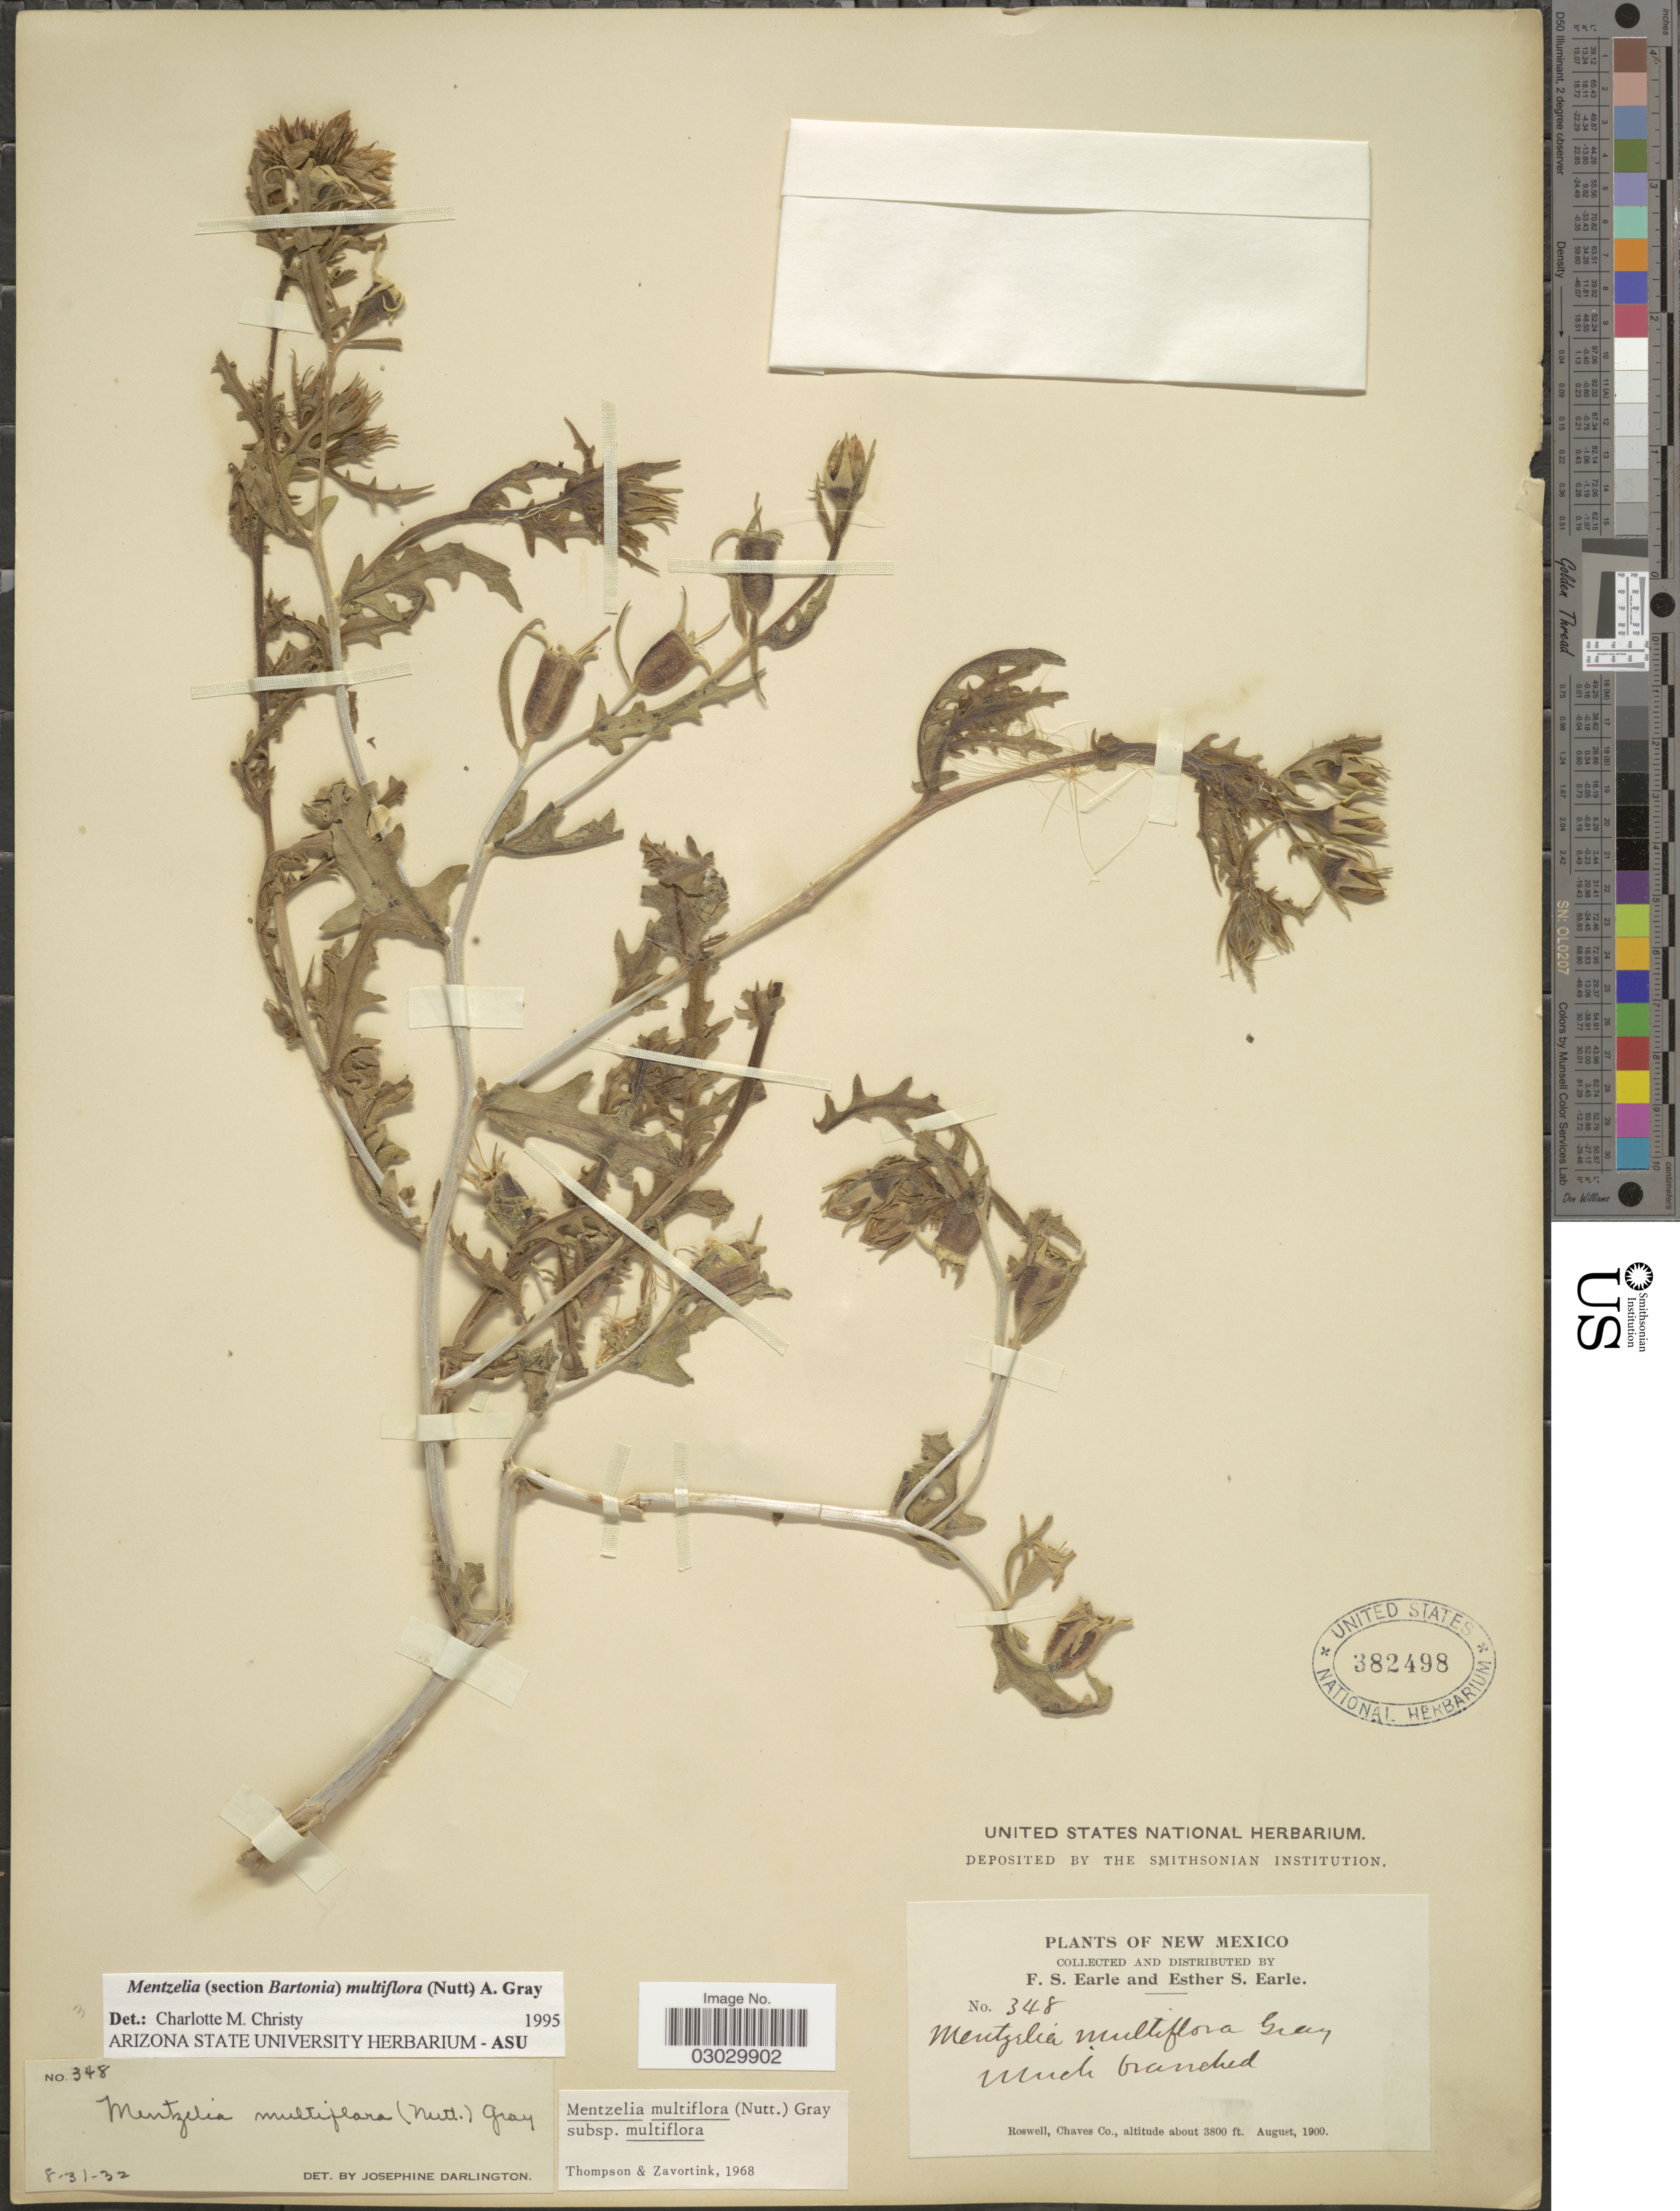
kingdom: Plantae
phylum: Tracheophyta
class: Magnoliopsida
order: Cornales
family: Loasaceae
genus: Mentzelia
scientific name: Mentzelia multiflora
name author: (Nutt.) A. Gray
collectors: F. S. Earle & E. S. Earle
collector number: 348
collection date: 1900-08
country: United States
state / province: New Mexico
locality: Roswell, Chaves Co.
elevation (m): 1158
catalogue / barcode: US 382498